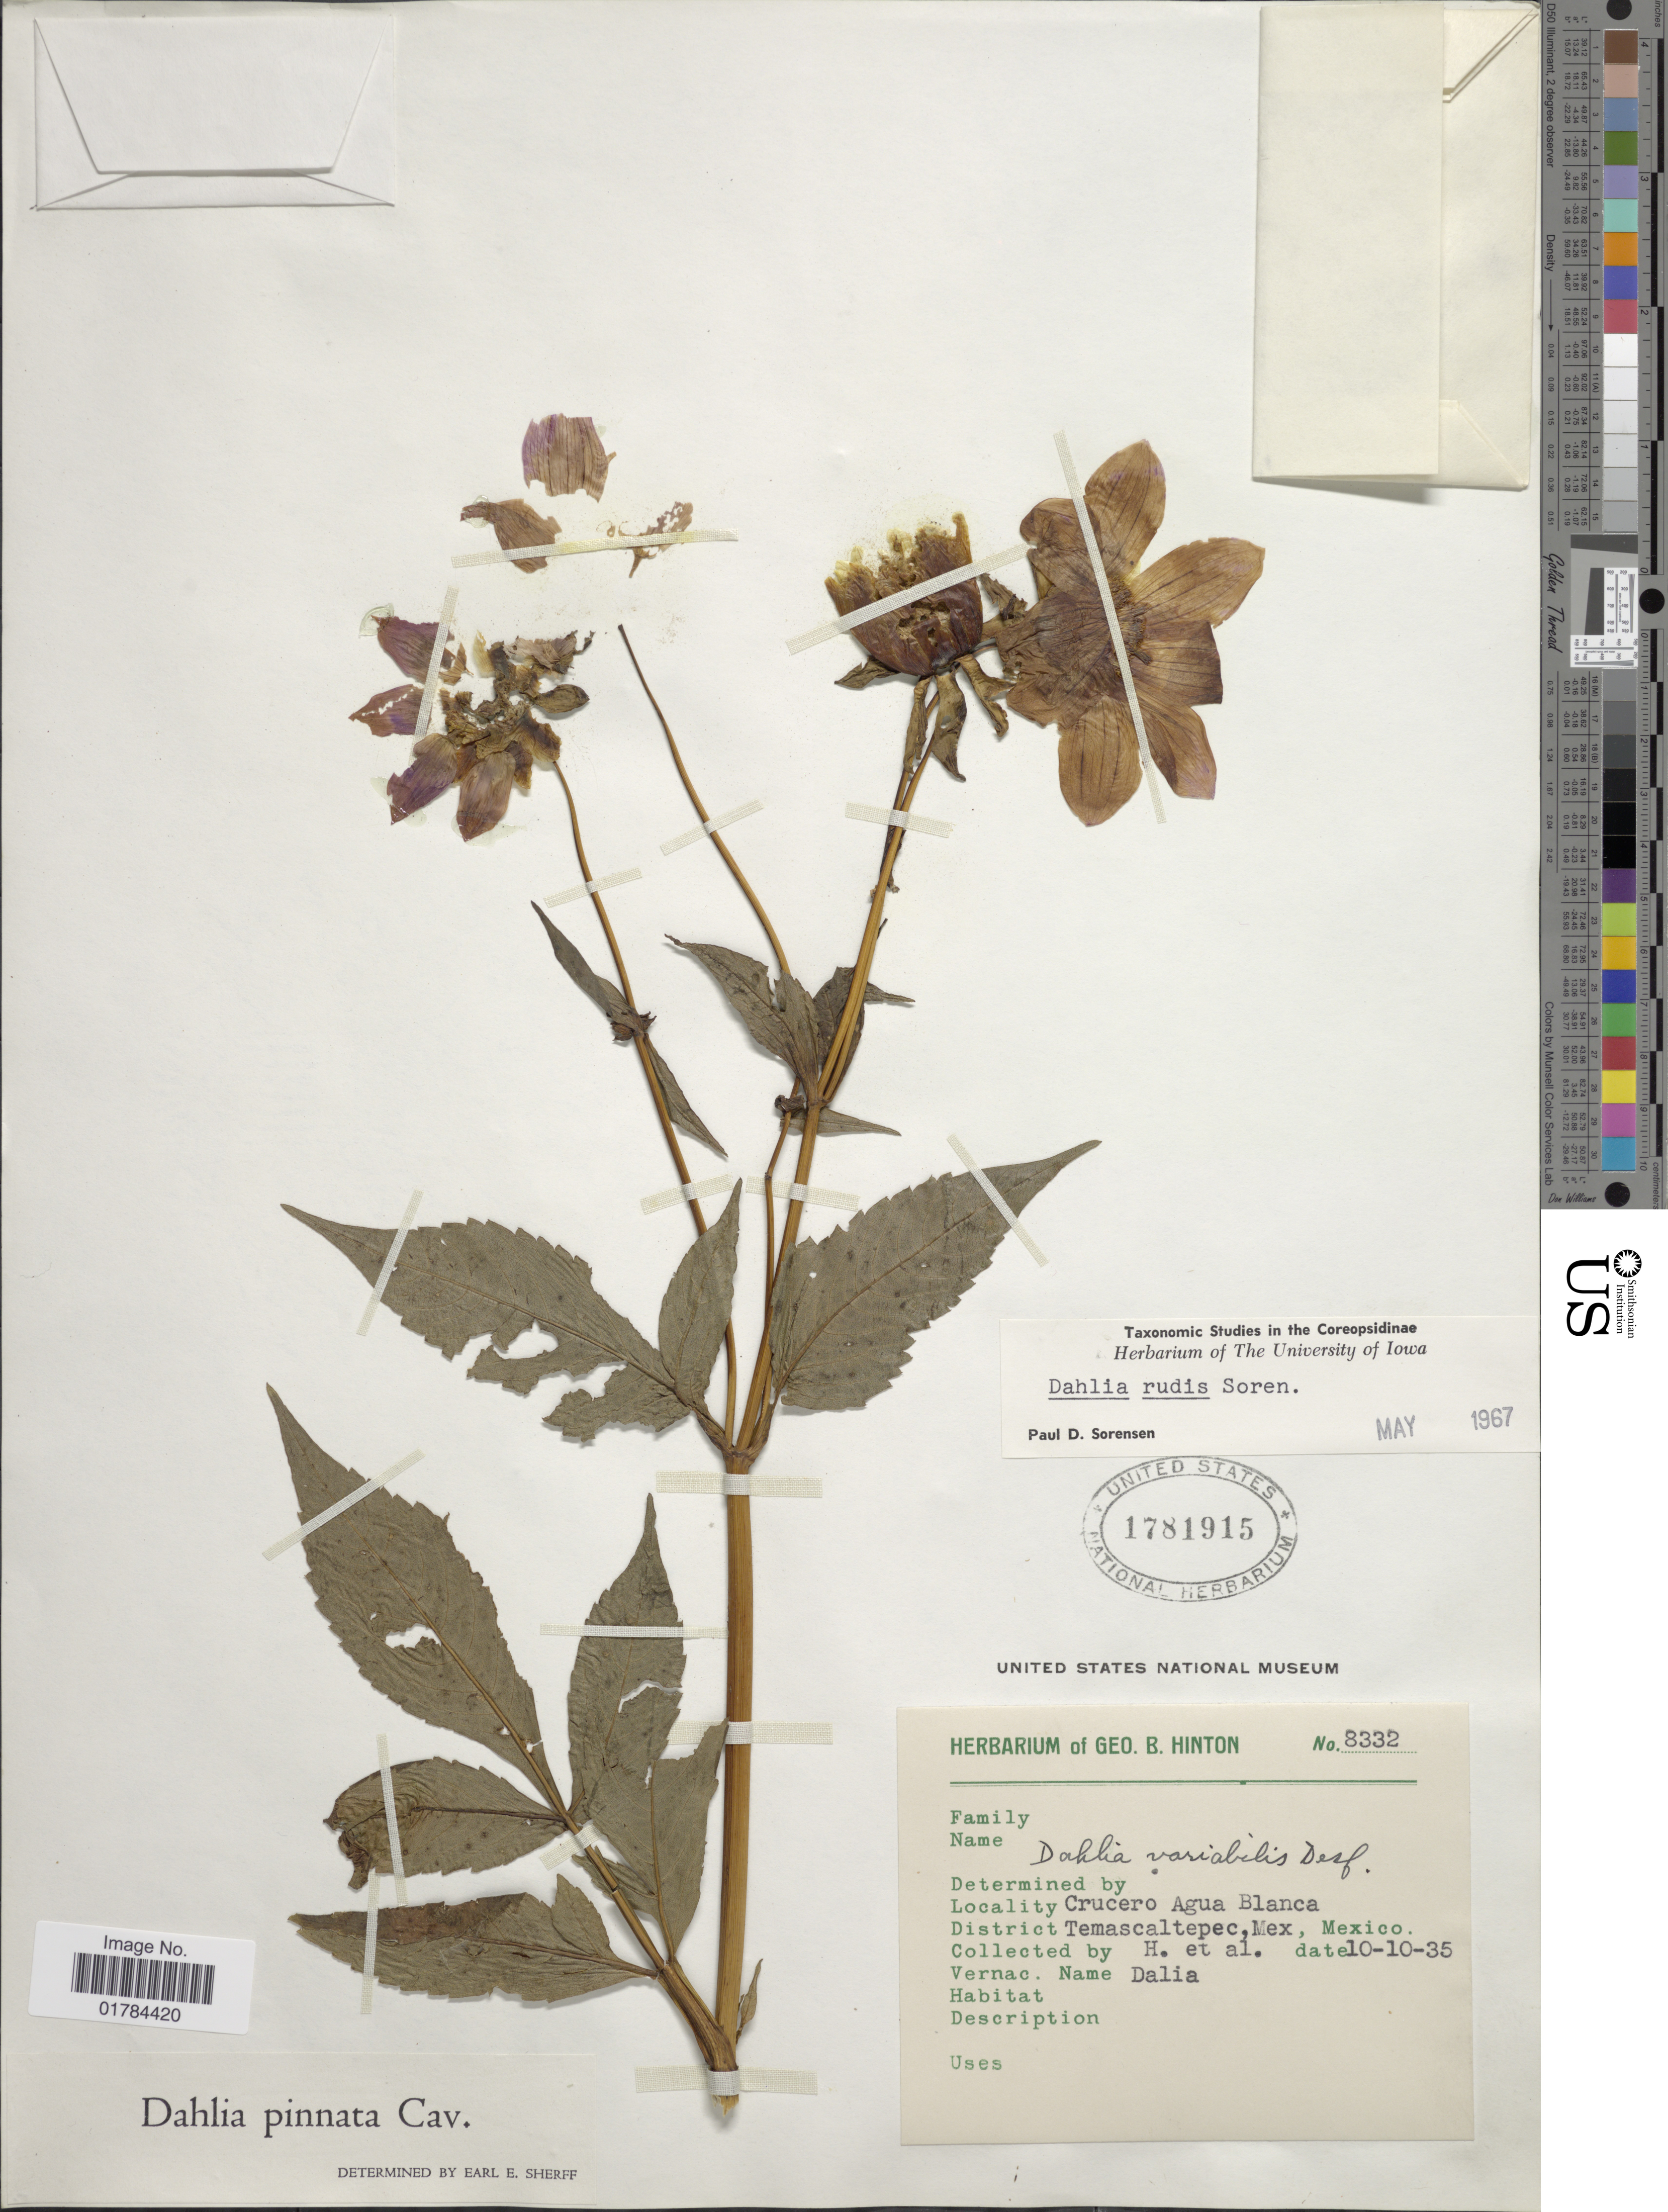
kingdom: Plantae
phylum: Tracheophyta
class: Magnoliopsida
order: Asterales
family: Asteraceae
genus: Dahlia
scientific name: Dahlia rudis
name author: P.D. Sørensen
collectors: G. B. Hinton & et al.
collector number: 8332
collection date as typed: Transcribed d/m/y: 10/10/35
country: Mexico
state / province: México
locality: Crucero Agua Blanca, District Temascaltepec, Mex.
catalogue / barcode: US 1781915